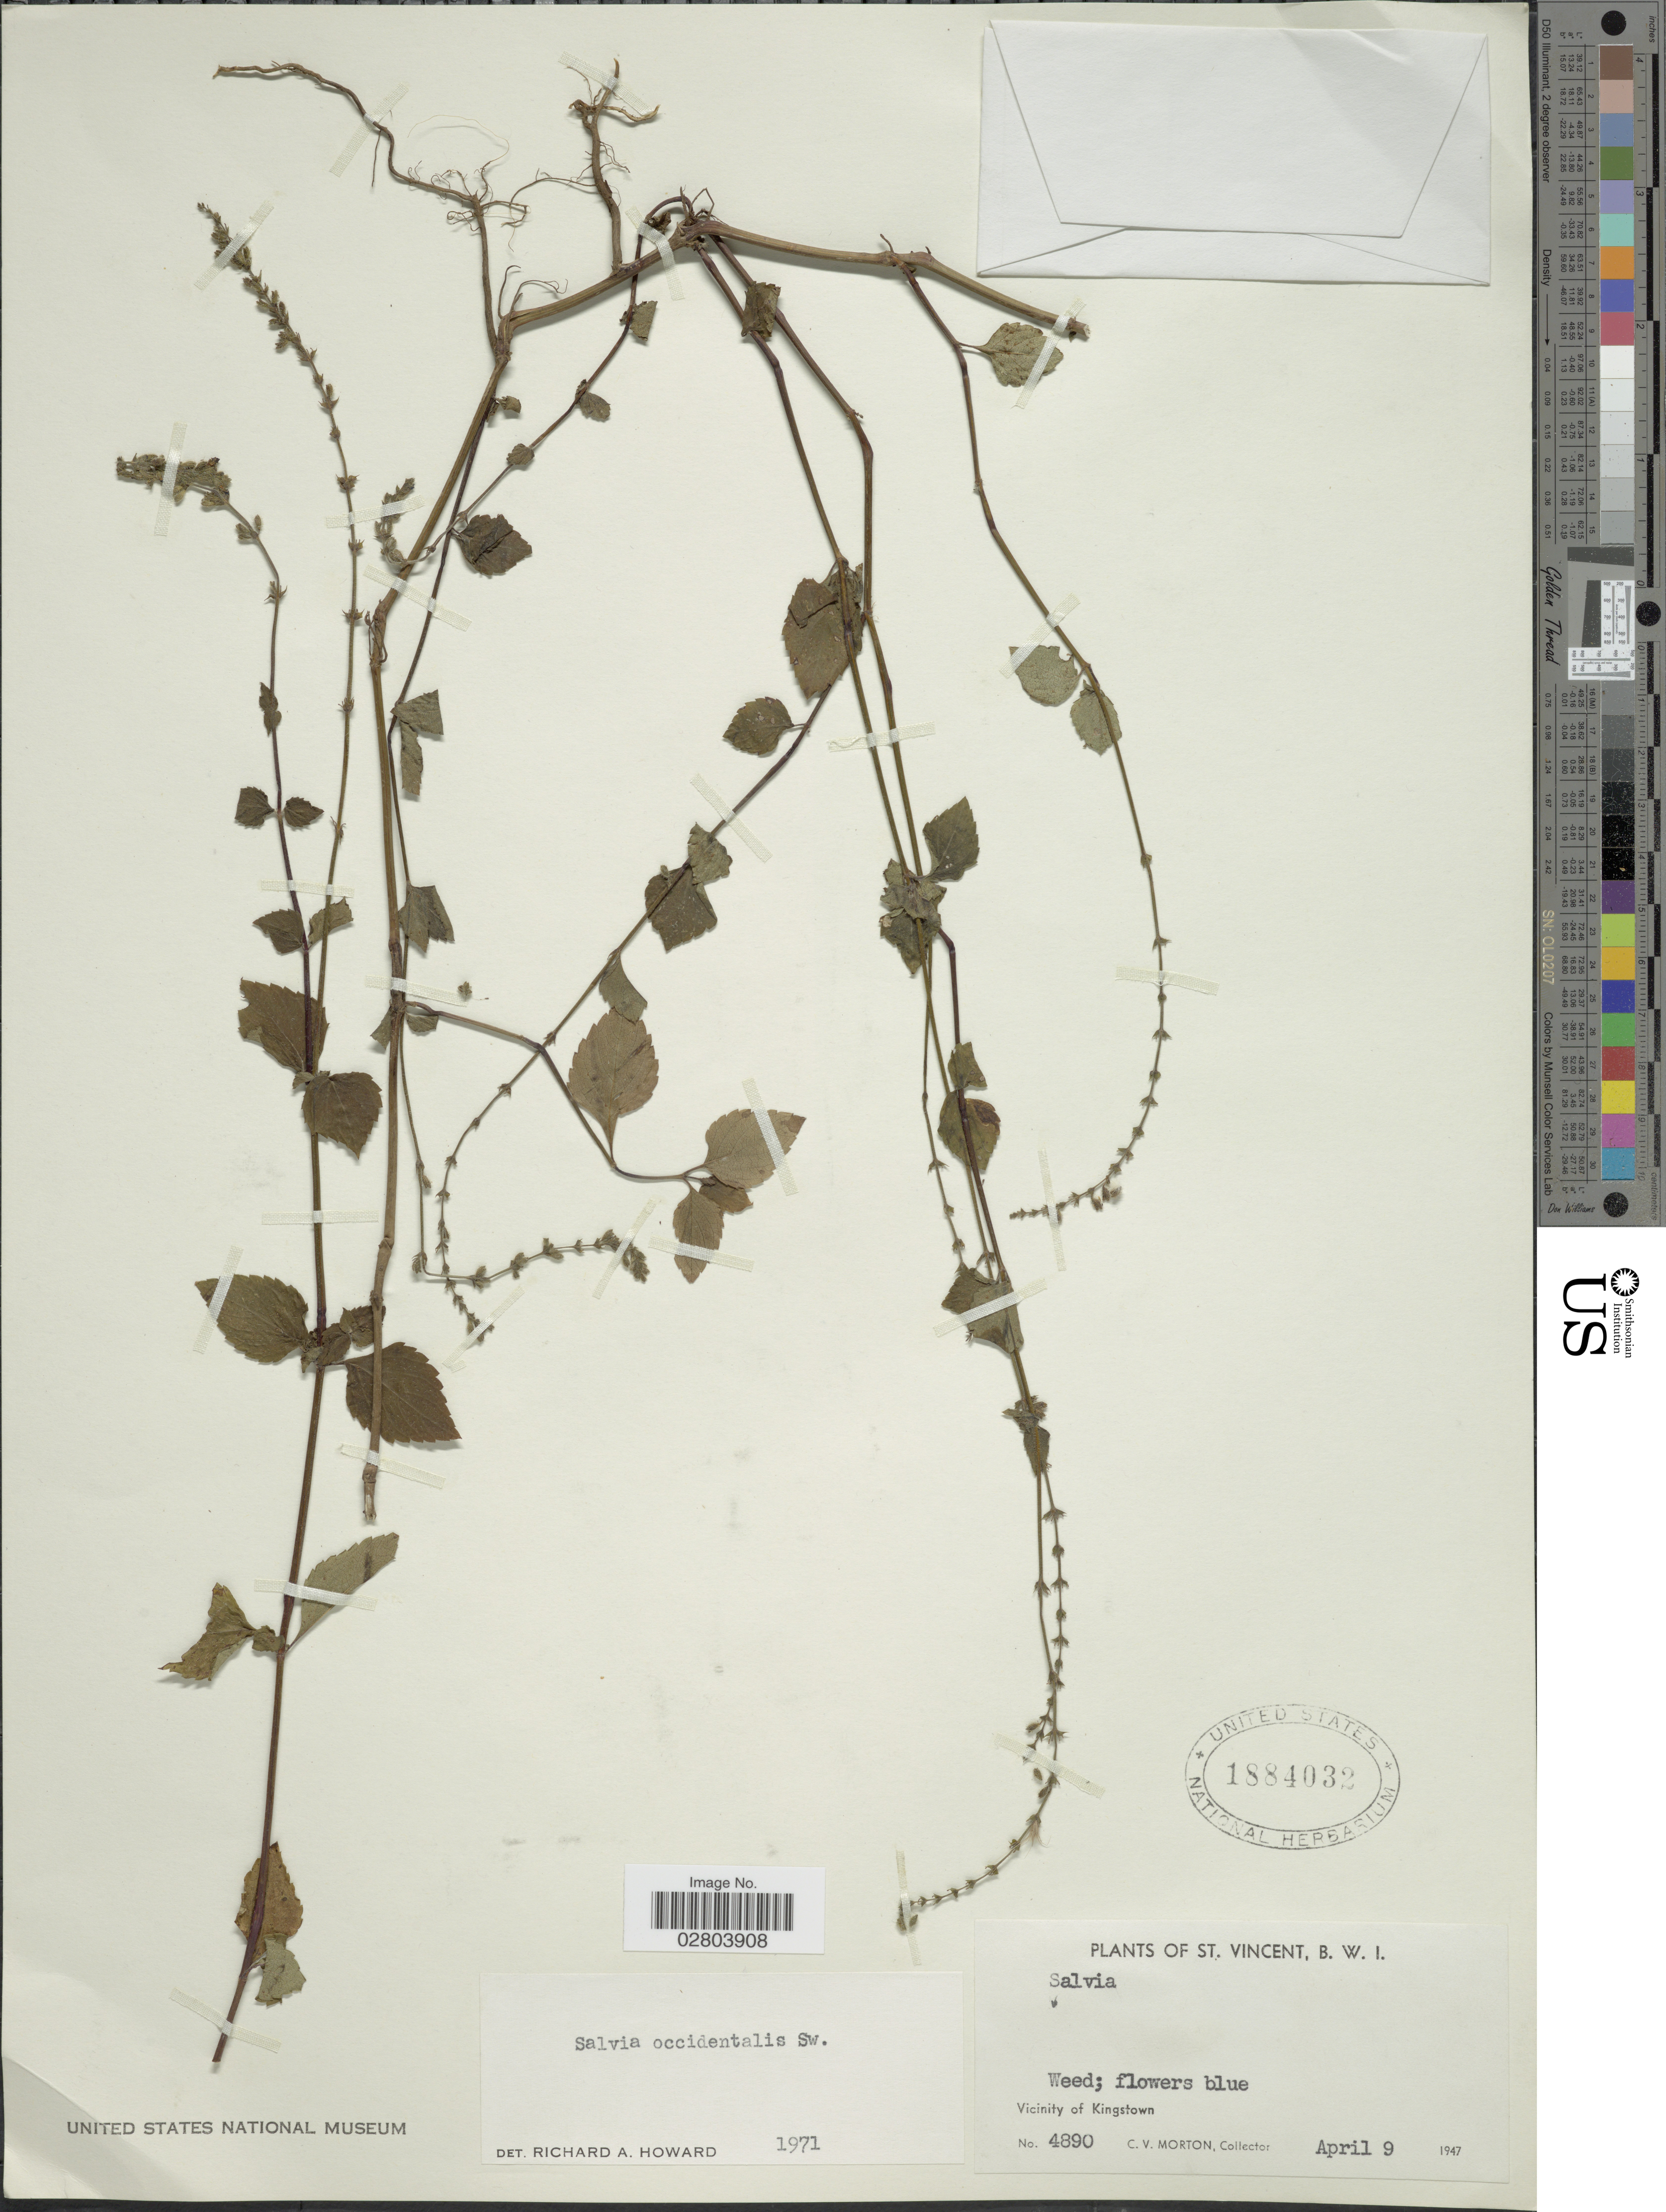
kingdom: Plantae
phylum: Tracheophyta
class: Magnoliopsida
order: Lamiales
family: Lamiaceae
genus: Salvia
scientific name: Salvia occidentalis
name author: Sw.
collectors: C. V. Morton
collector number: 4890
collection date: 1947-04-09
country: St. Vincent - Grenadines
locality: St. Vincent, B. W. I. Vicinity of Kingstown.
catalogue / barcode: US 1884032